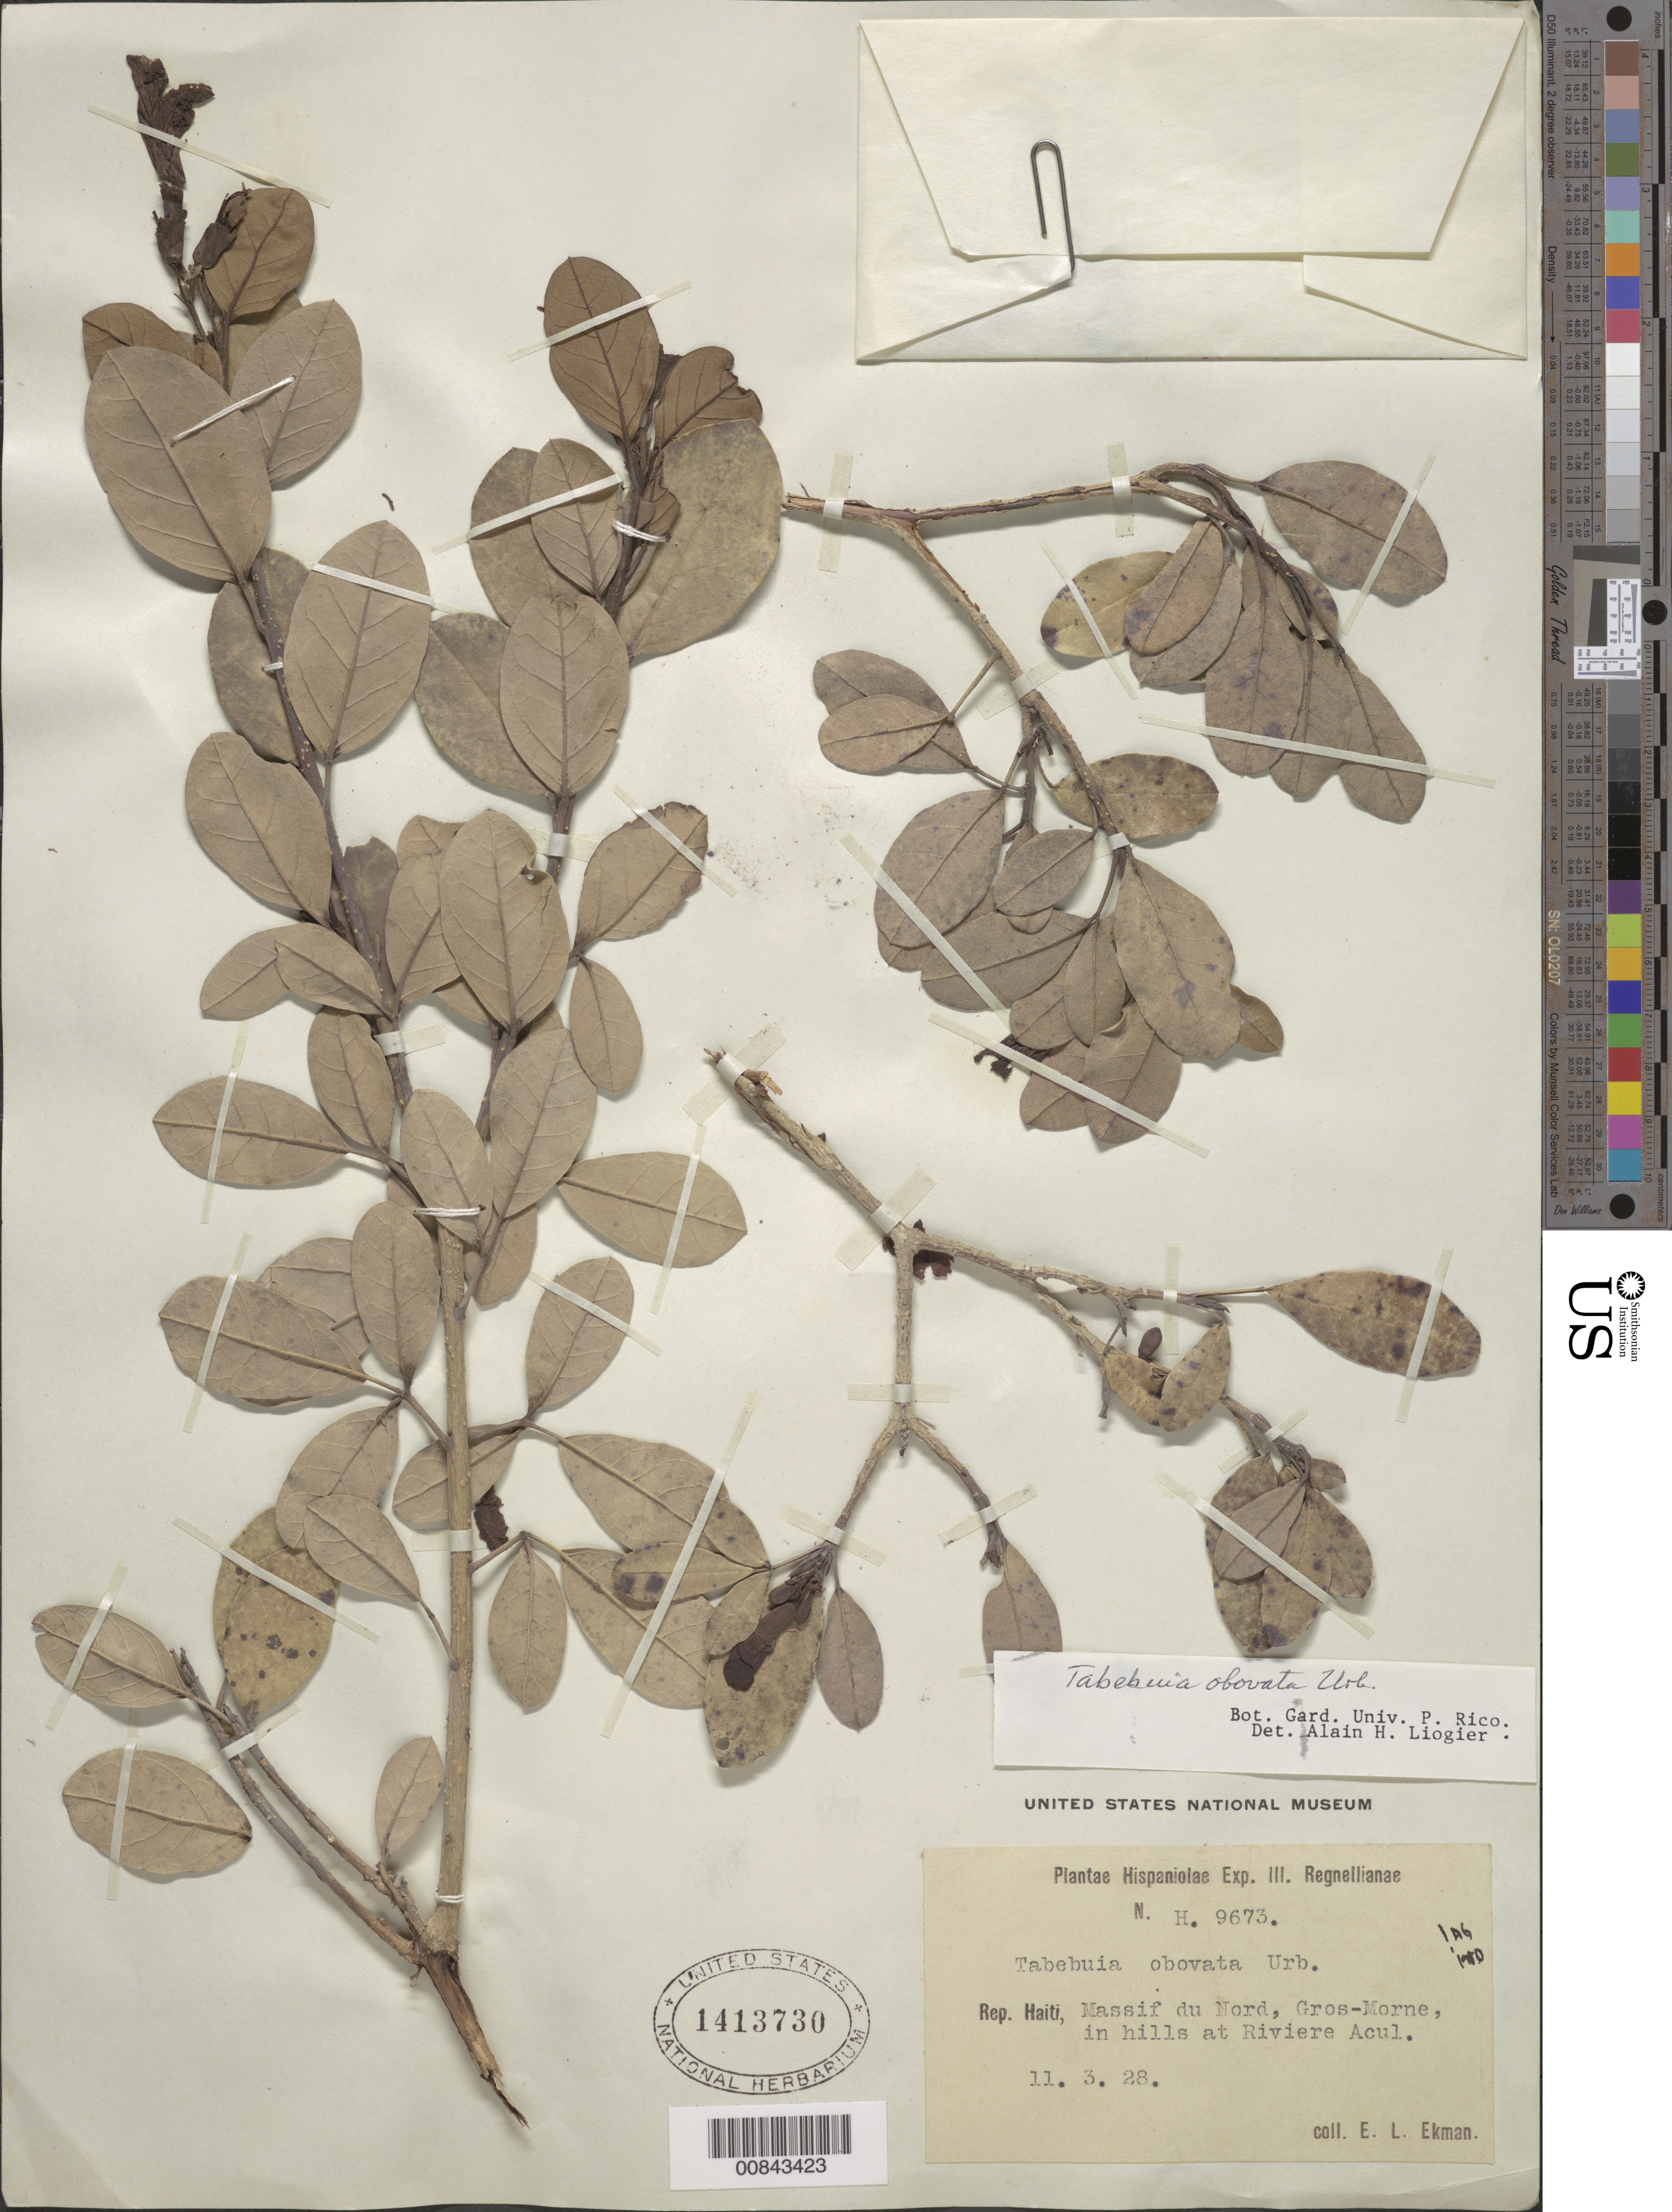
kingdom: Plantae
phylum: Tracheophyta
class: Magnoliopsida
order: Lamiales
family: Bignoniaceae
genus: Tabebuia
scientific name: Tabebuia obovata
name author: Urb.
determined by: Liogier, Alain H.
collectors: E. L. Ekman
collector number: H 9673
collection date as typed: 11 Mar 1928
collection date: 1928-03-11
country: Haiti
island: Hispaniola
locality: Massif du Nord, Gros-Morne.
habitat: in hills at Riviere Acul.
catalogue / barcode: US 1413730